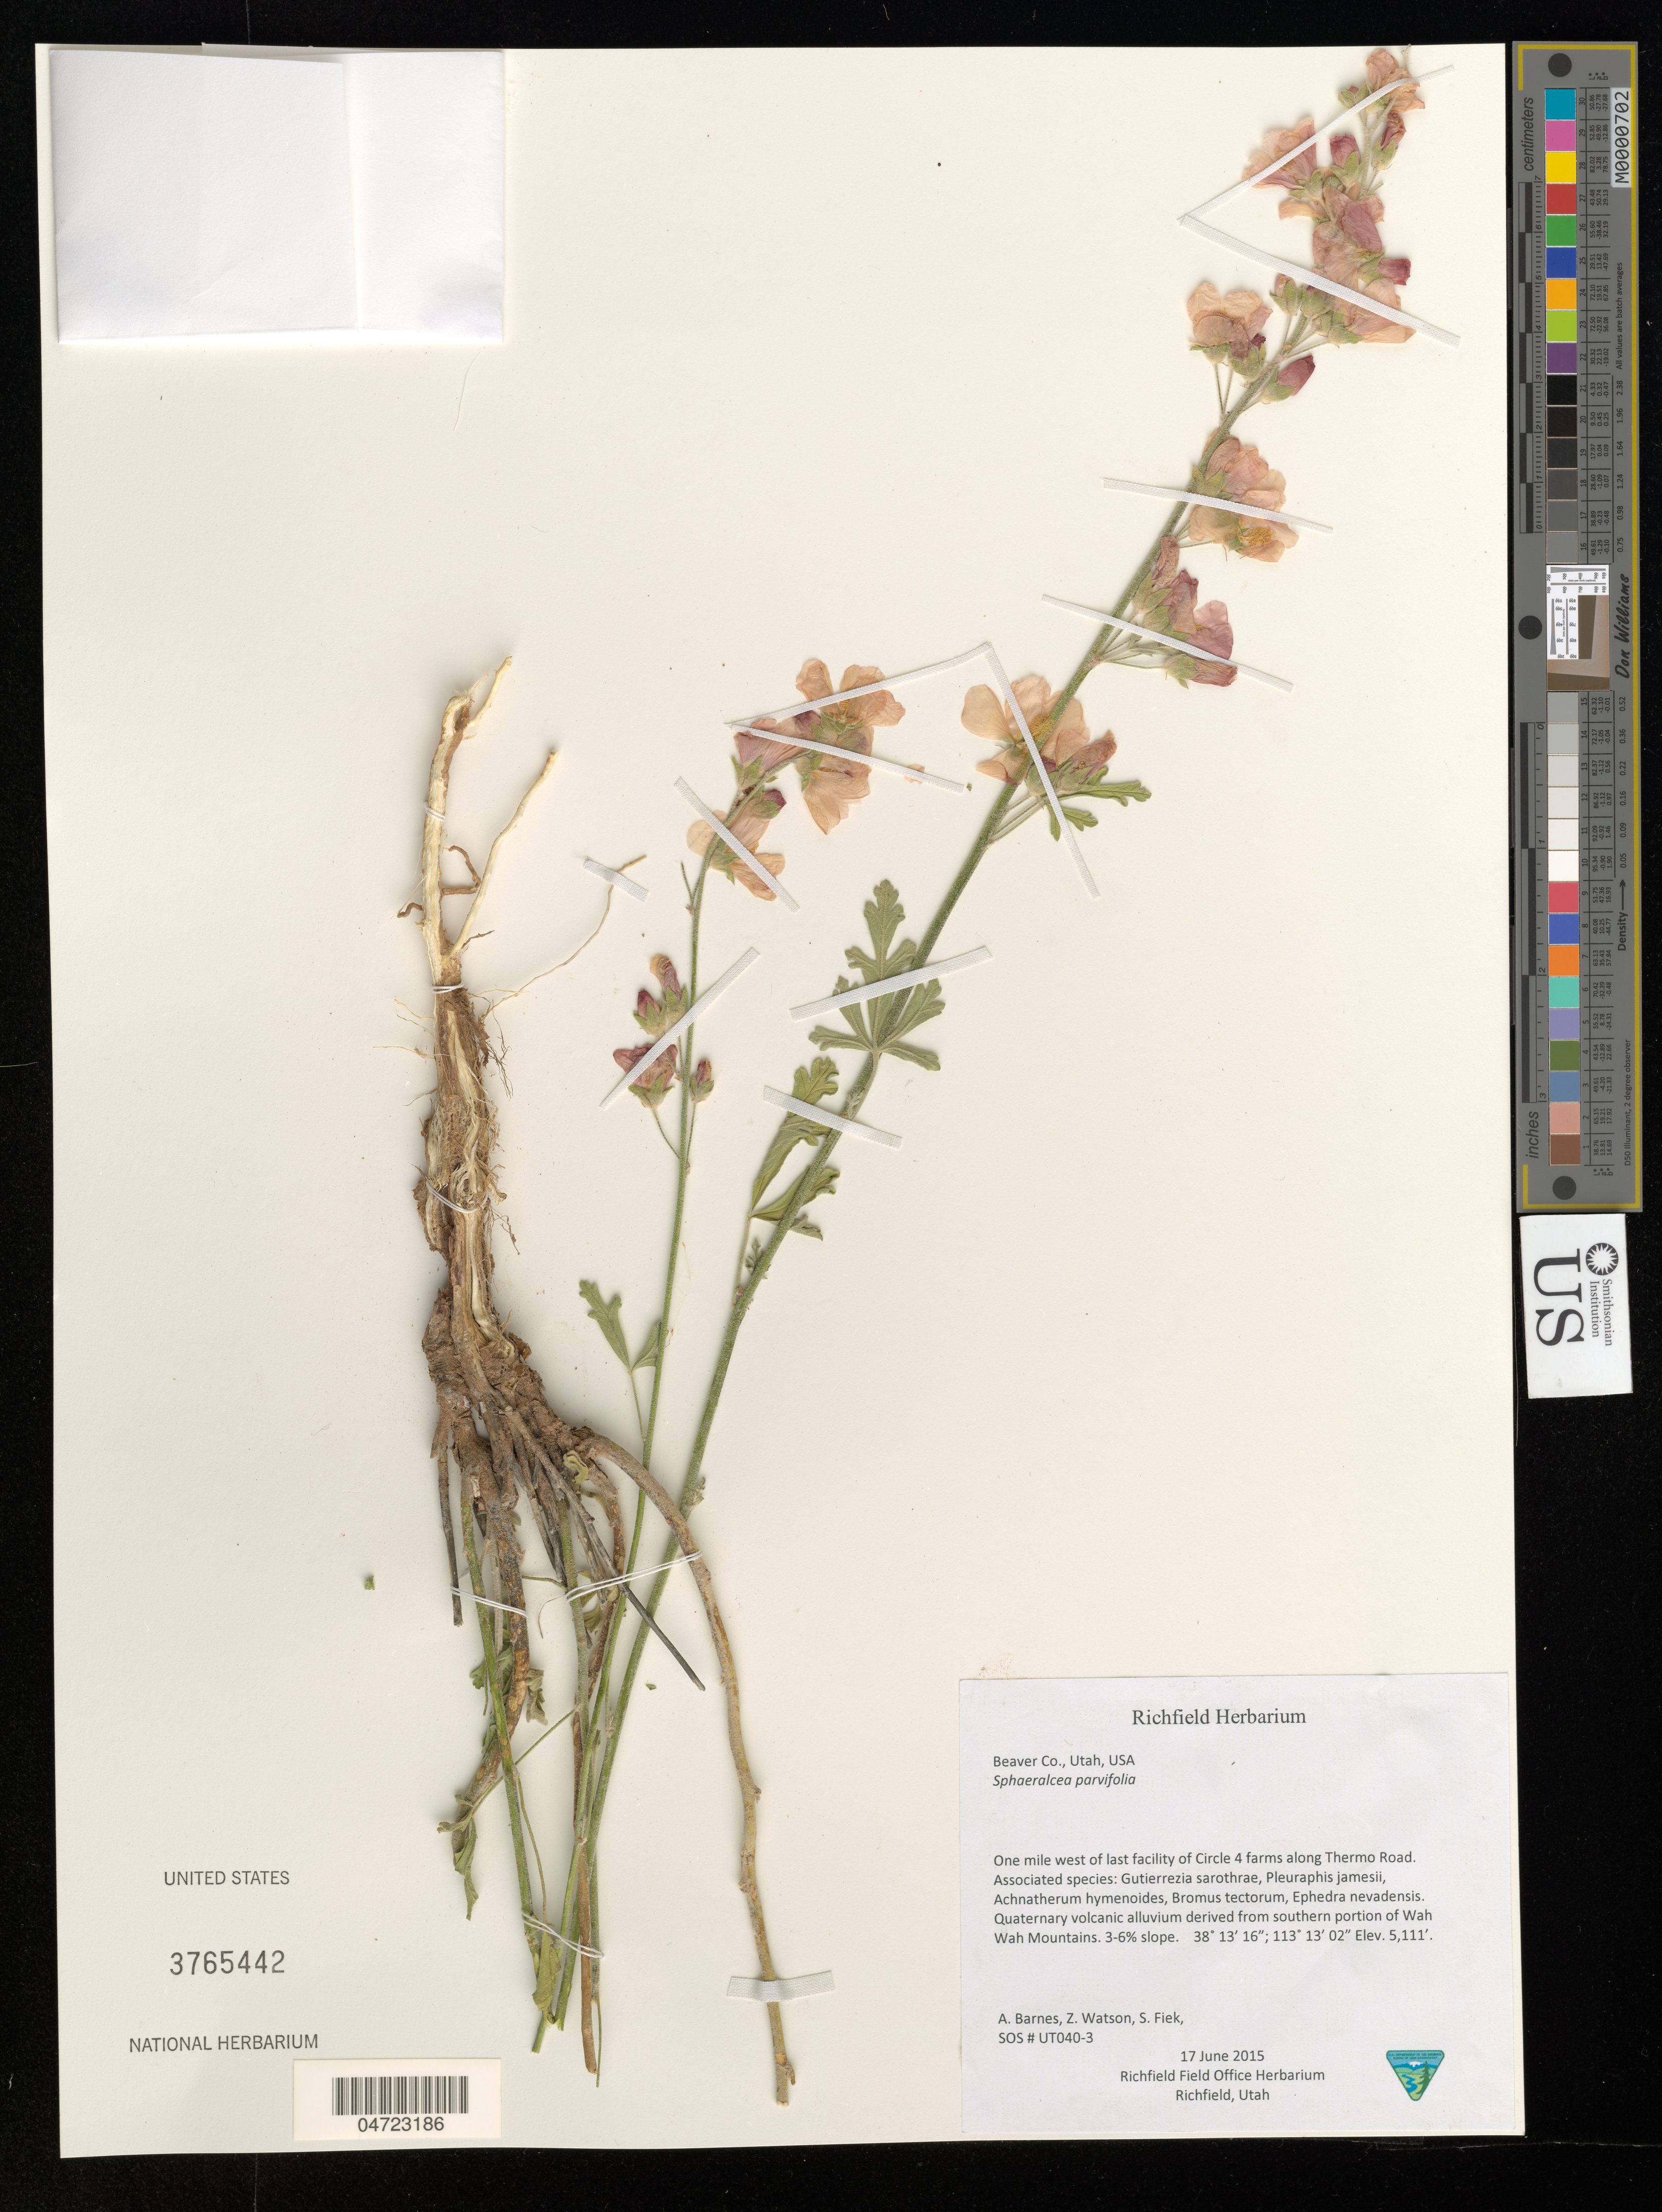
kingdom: Plantae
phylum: Tracheophyta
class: Magnoliopsida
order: Malvales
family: Malvaceae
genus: Sphaeralcea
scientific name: Sphaeralcea parvifolia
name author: A. Nelson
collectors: A. Barnes, Z. Watson & S. Fiek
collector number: UT040-3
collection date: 2015-06-17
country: United States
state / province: Utah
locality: Beaver Co. One mile west of last facility of Circle 4 farms along Thermo Road. From southern portion of Wah Wah Mountains.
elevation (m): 1558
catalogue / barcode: US 3765442